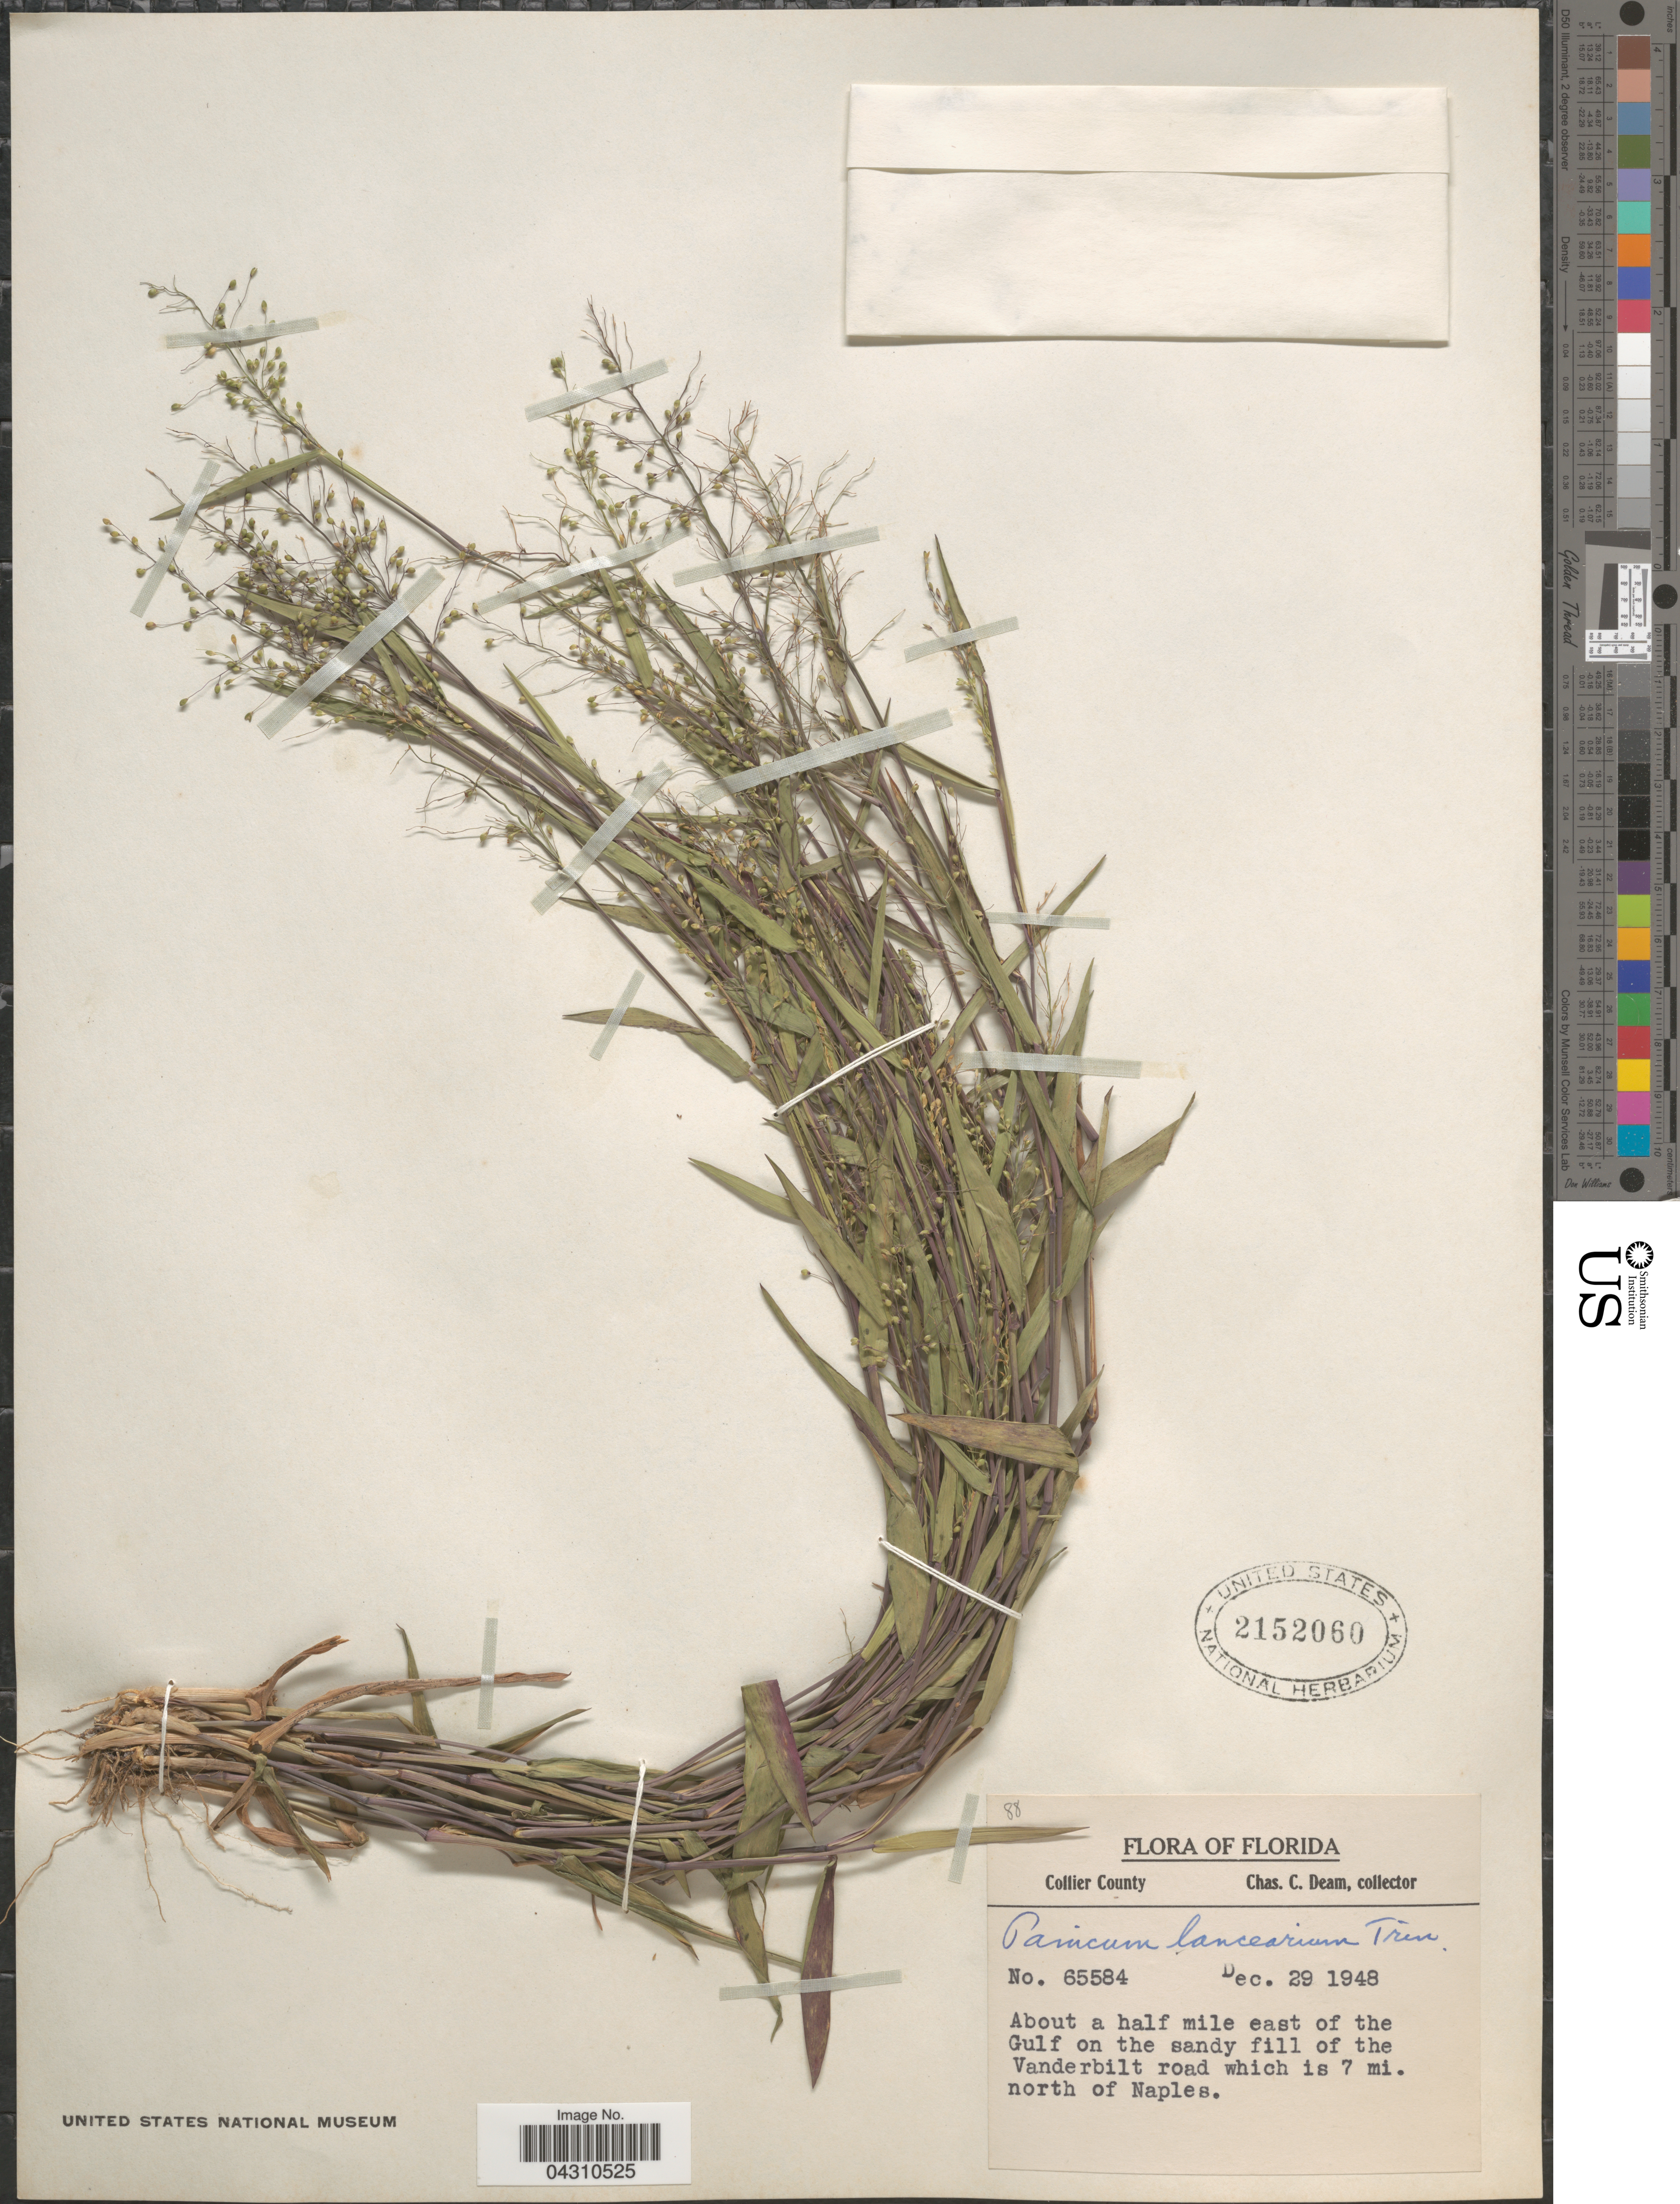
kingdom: Plantae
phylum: Tracheophyta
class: Liliopsida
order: Poales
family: Poaceae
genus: Dichanthelium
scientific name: Dichanthelium portoricense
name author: (Desv. ex Ham.) B.F. Hansen & Wunderlin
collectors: C. C. Deam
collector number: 65584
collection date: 1948-12-29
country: United States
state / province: Florida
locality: Collier County. About a half mile east of the Gulf on the sandy fill of the Vanderbilt road which is 7 mi. north of Naples.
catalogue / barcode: US 2152060